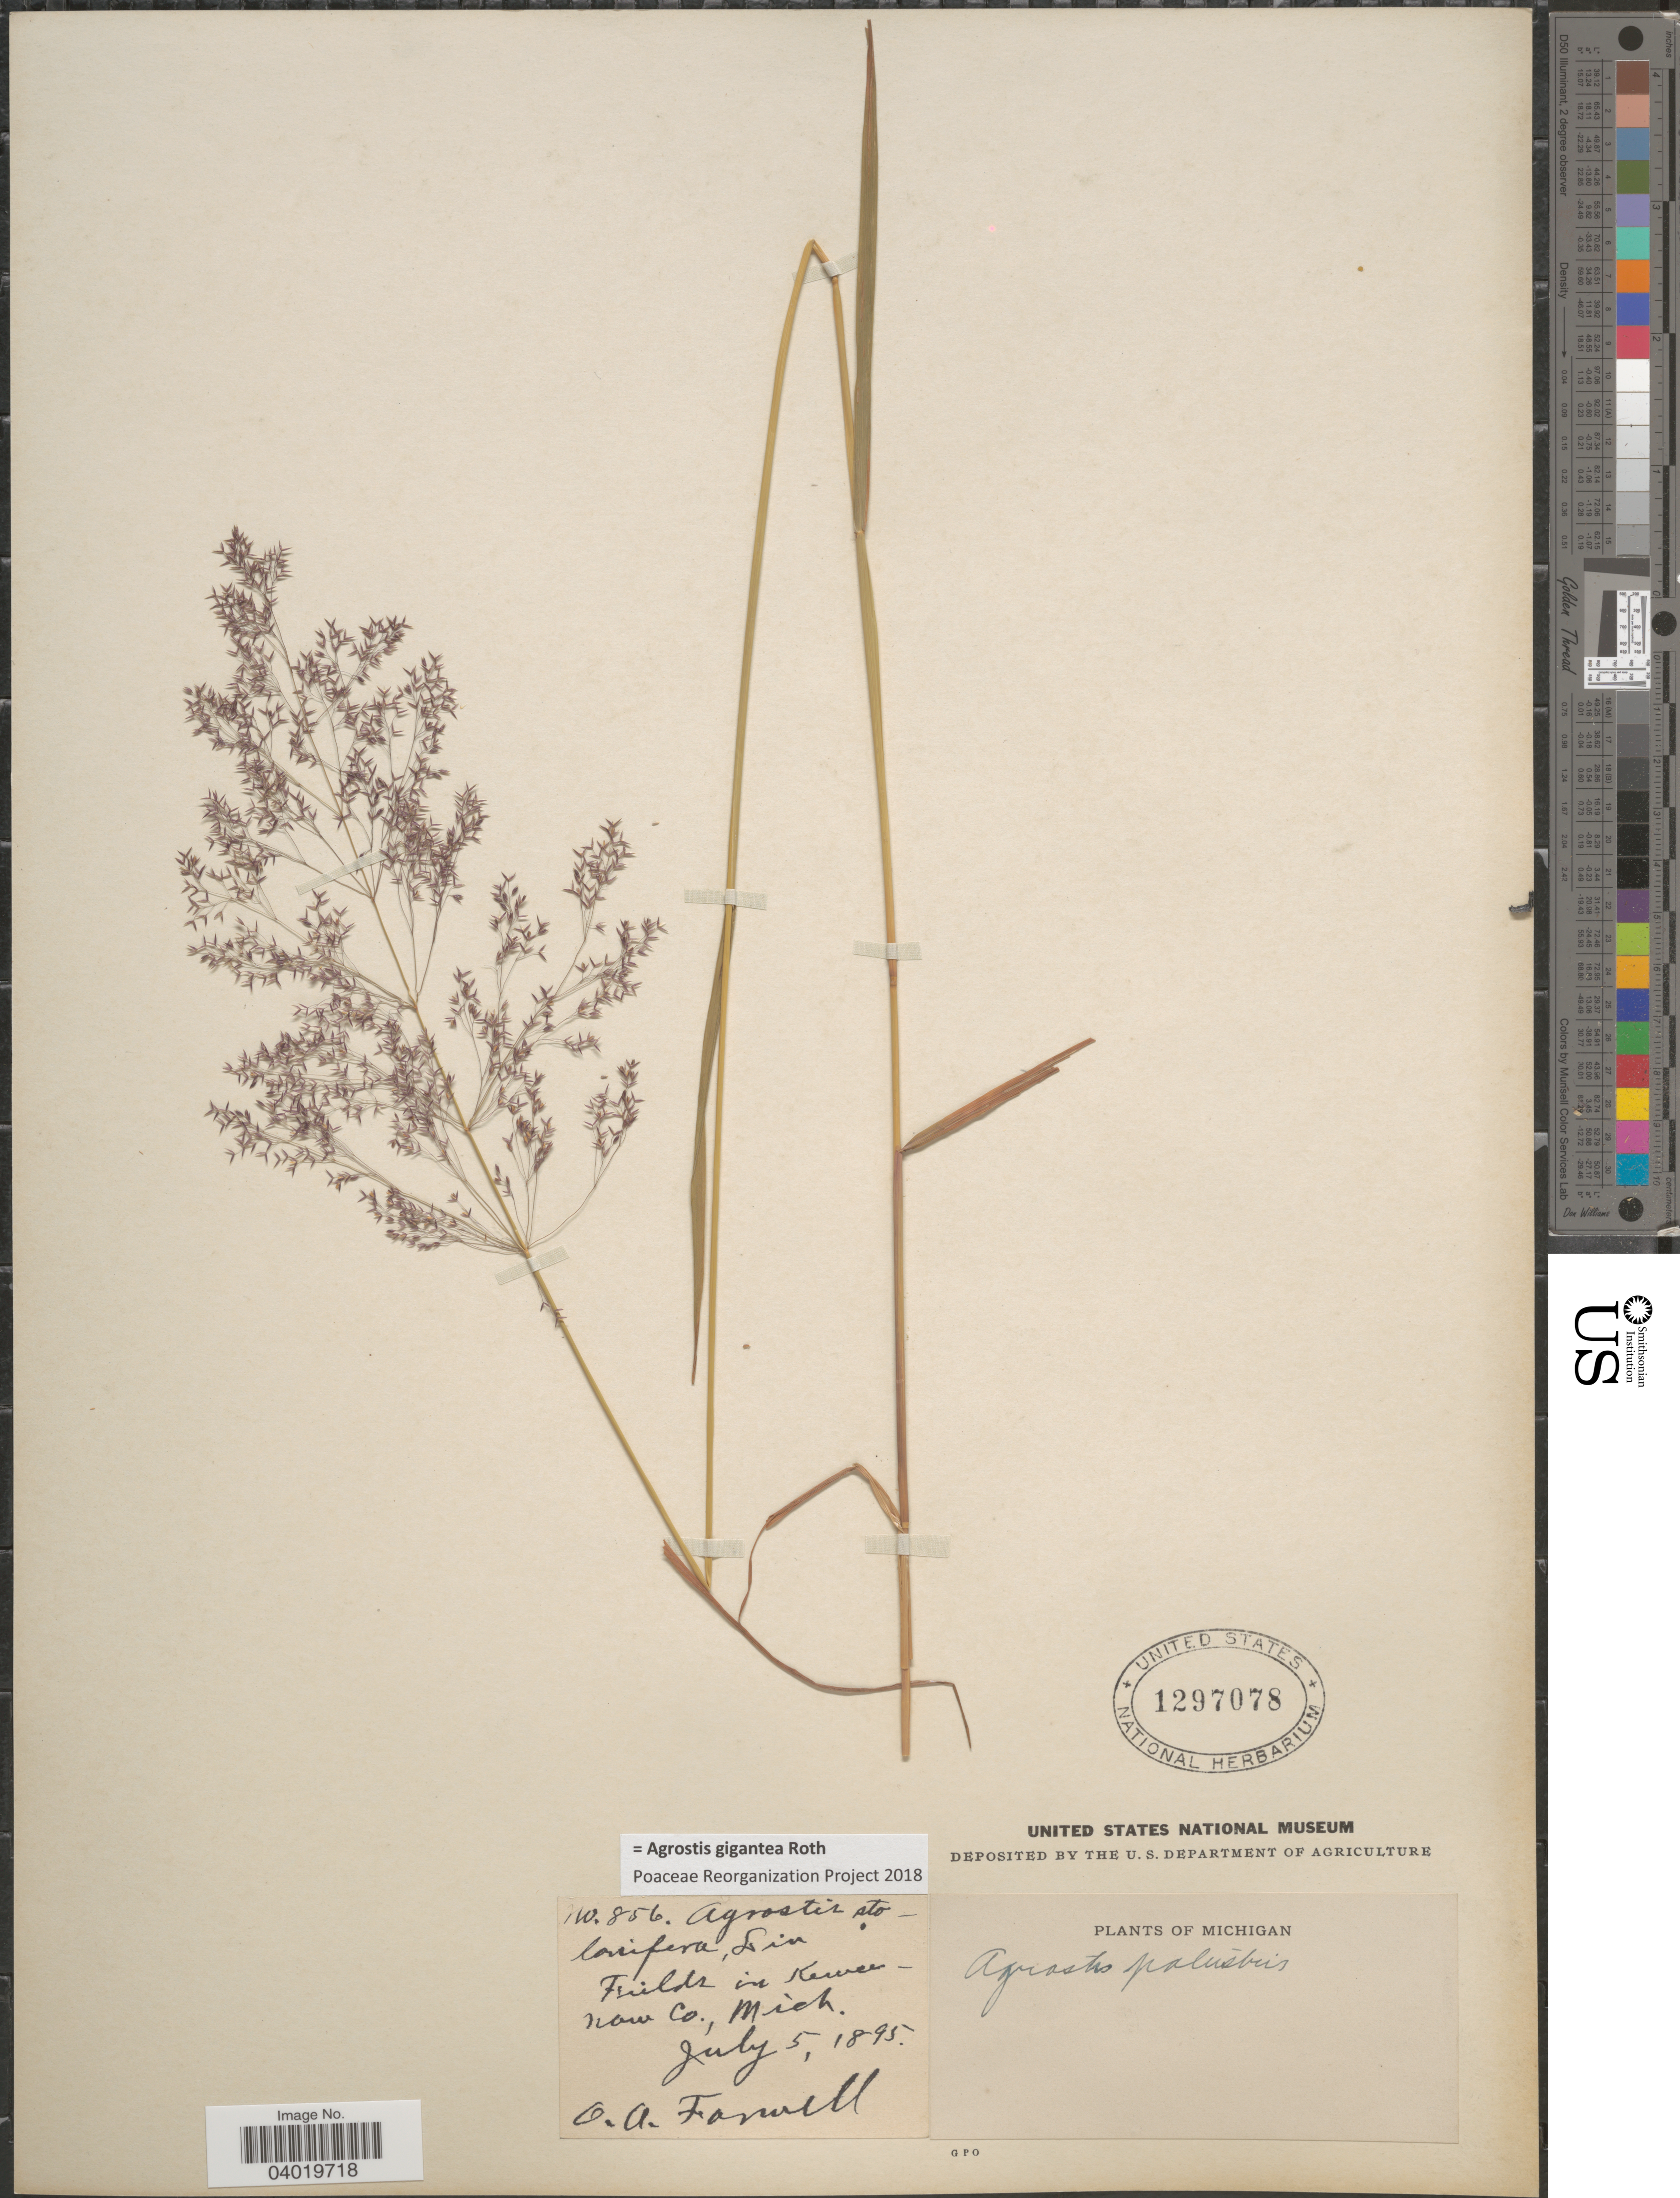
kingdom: Plantae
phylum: Tracheophyta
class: Liliopsida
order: Poales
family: Poaceae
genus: Agrostis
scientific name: Agrostis gigantea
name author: Roth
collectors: O. Farwell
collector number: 856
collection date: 1895-07-05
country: United States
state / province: Michigan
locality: Fields in Keweenaw Co.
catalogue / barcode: US 1297078